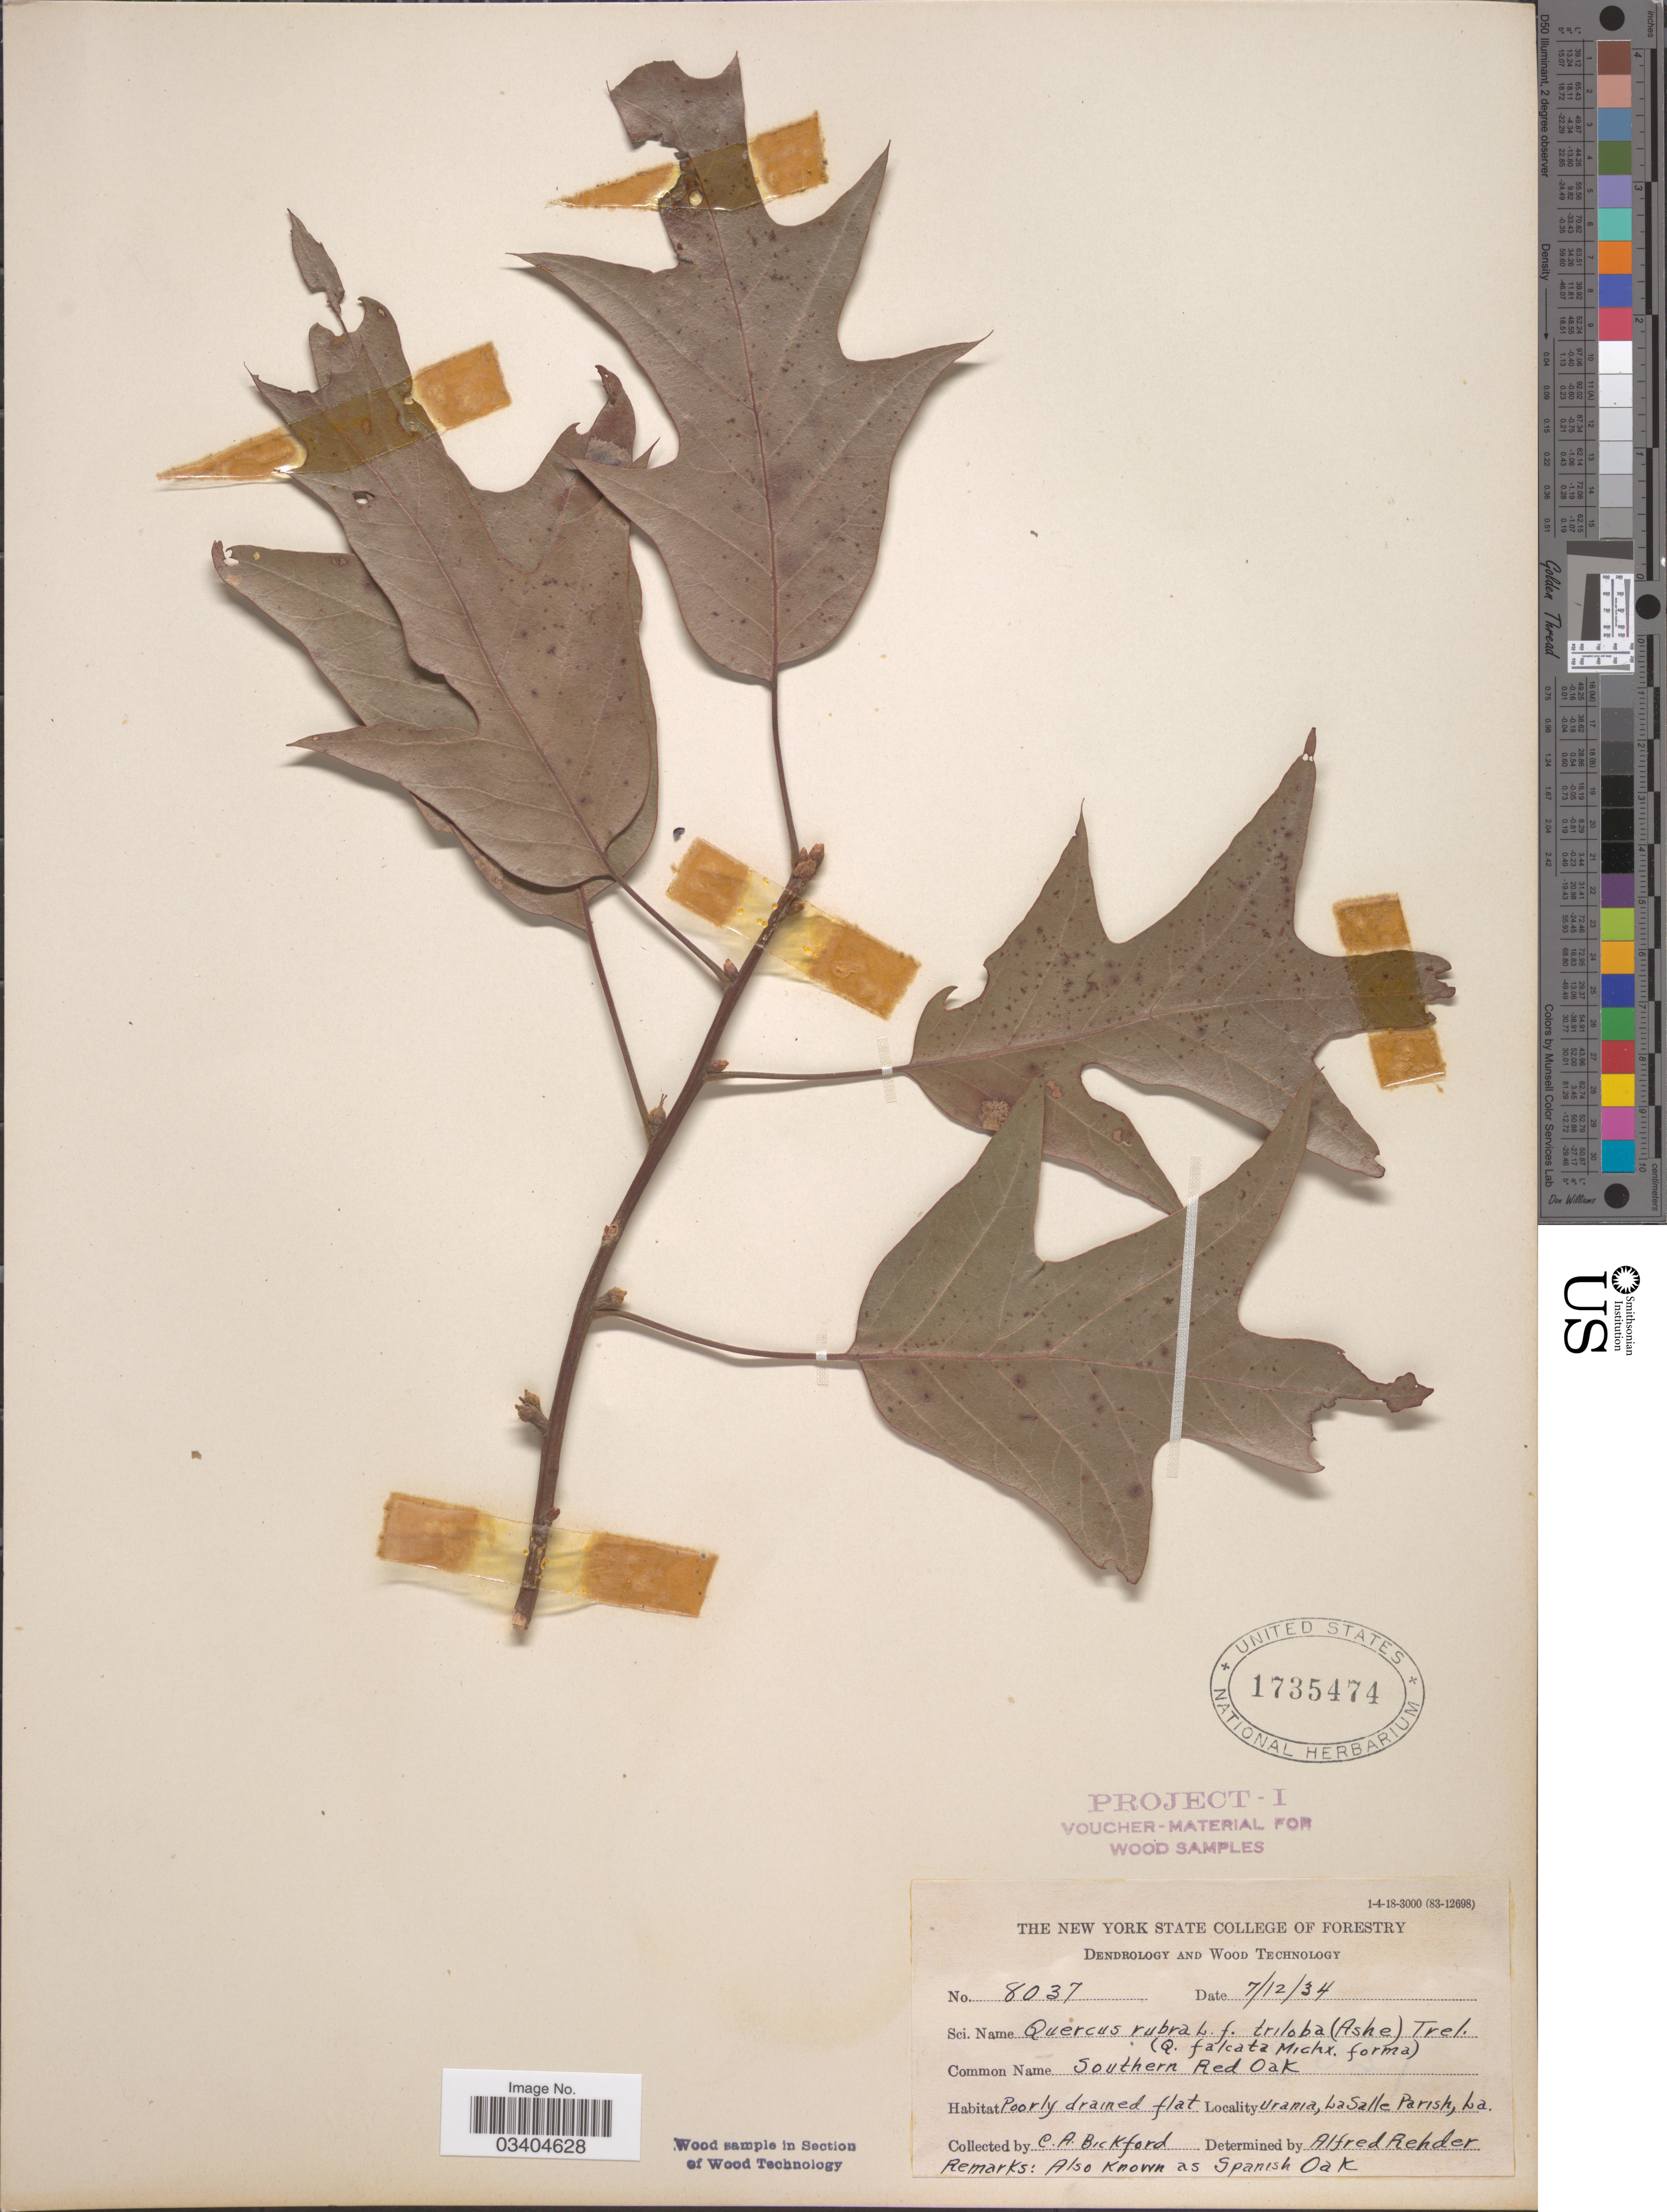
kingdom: Plantae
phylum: Tracheophyta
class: Magnoliopsida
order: Fagales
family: Fagaceae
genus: Quercus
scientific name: Quercus falcata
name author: Michx.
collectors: C. Bickford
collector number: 8037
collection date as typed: Transcribed d/m/y: 12/7/34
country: United States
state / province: Louisiana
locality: Urania, La Salle Parish.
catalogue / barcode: US 1735474